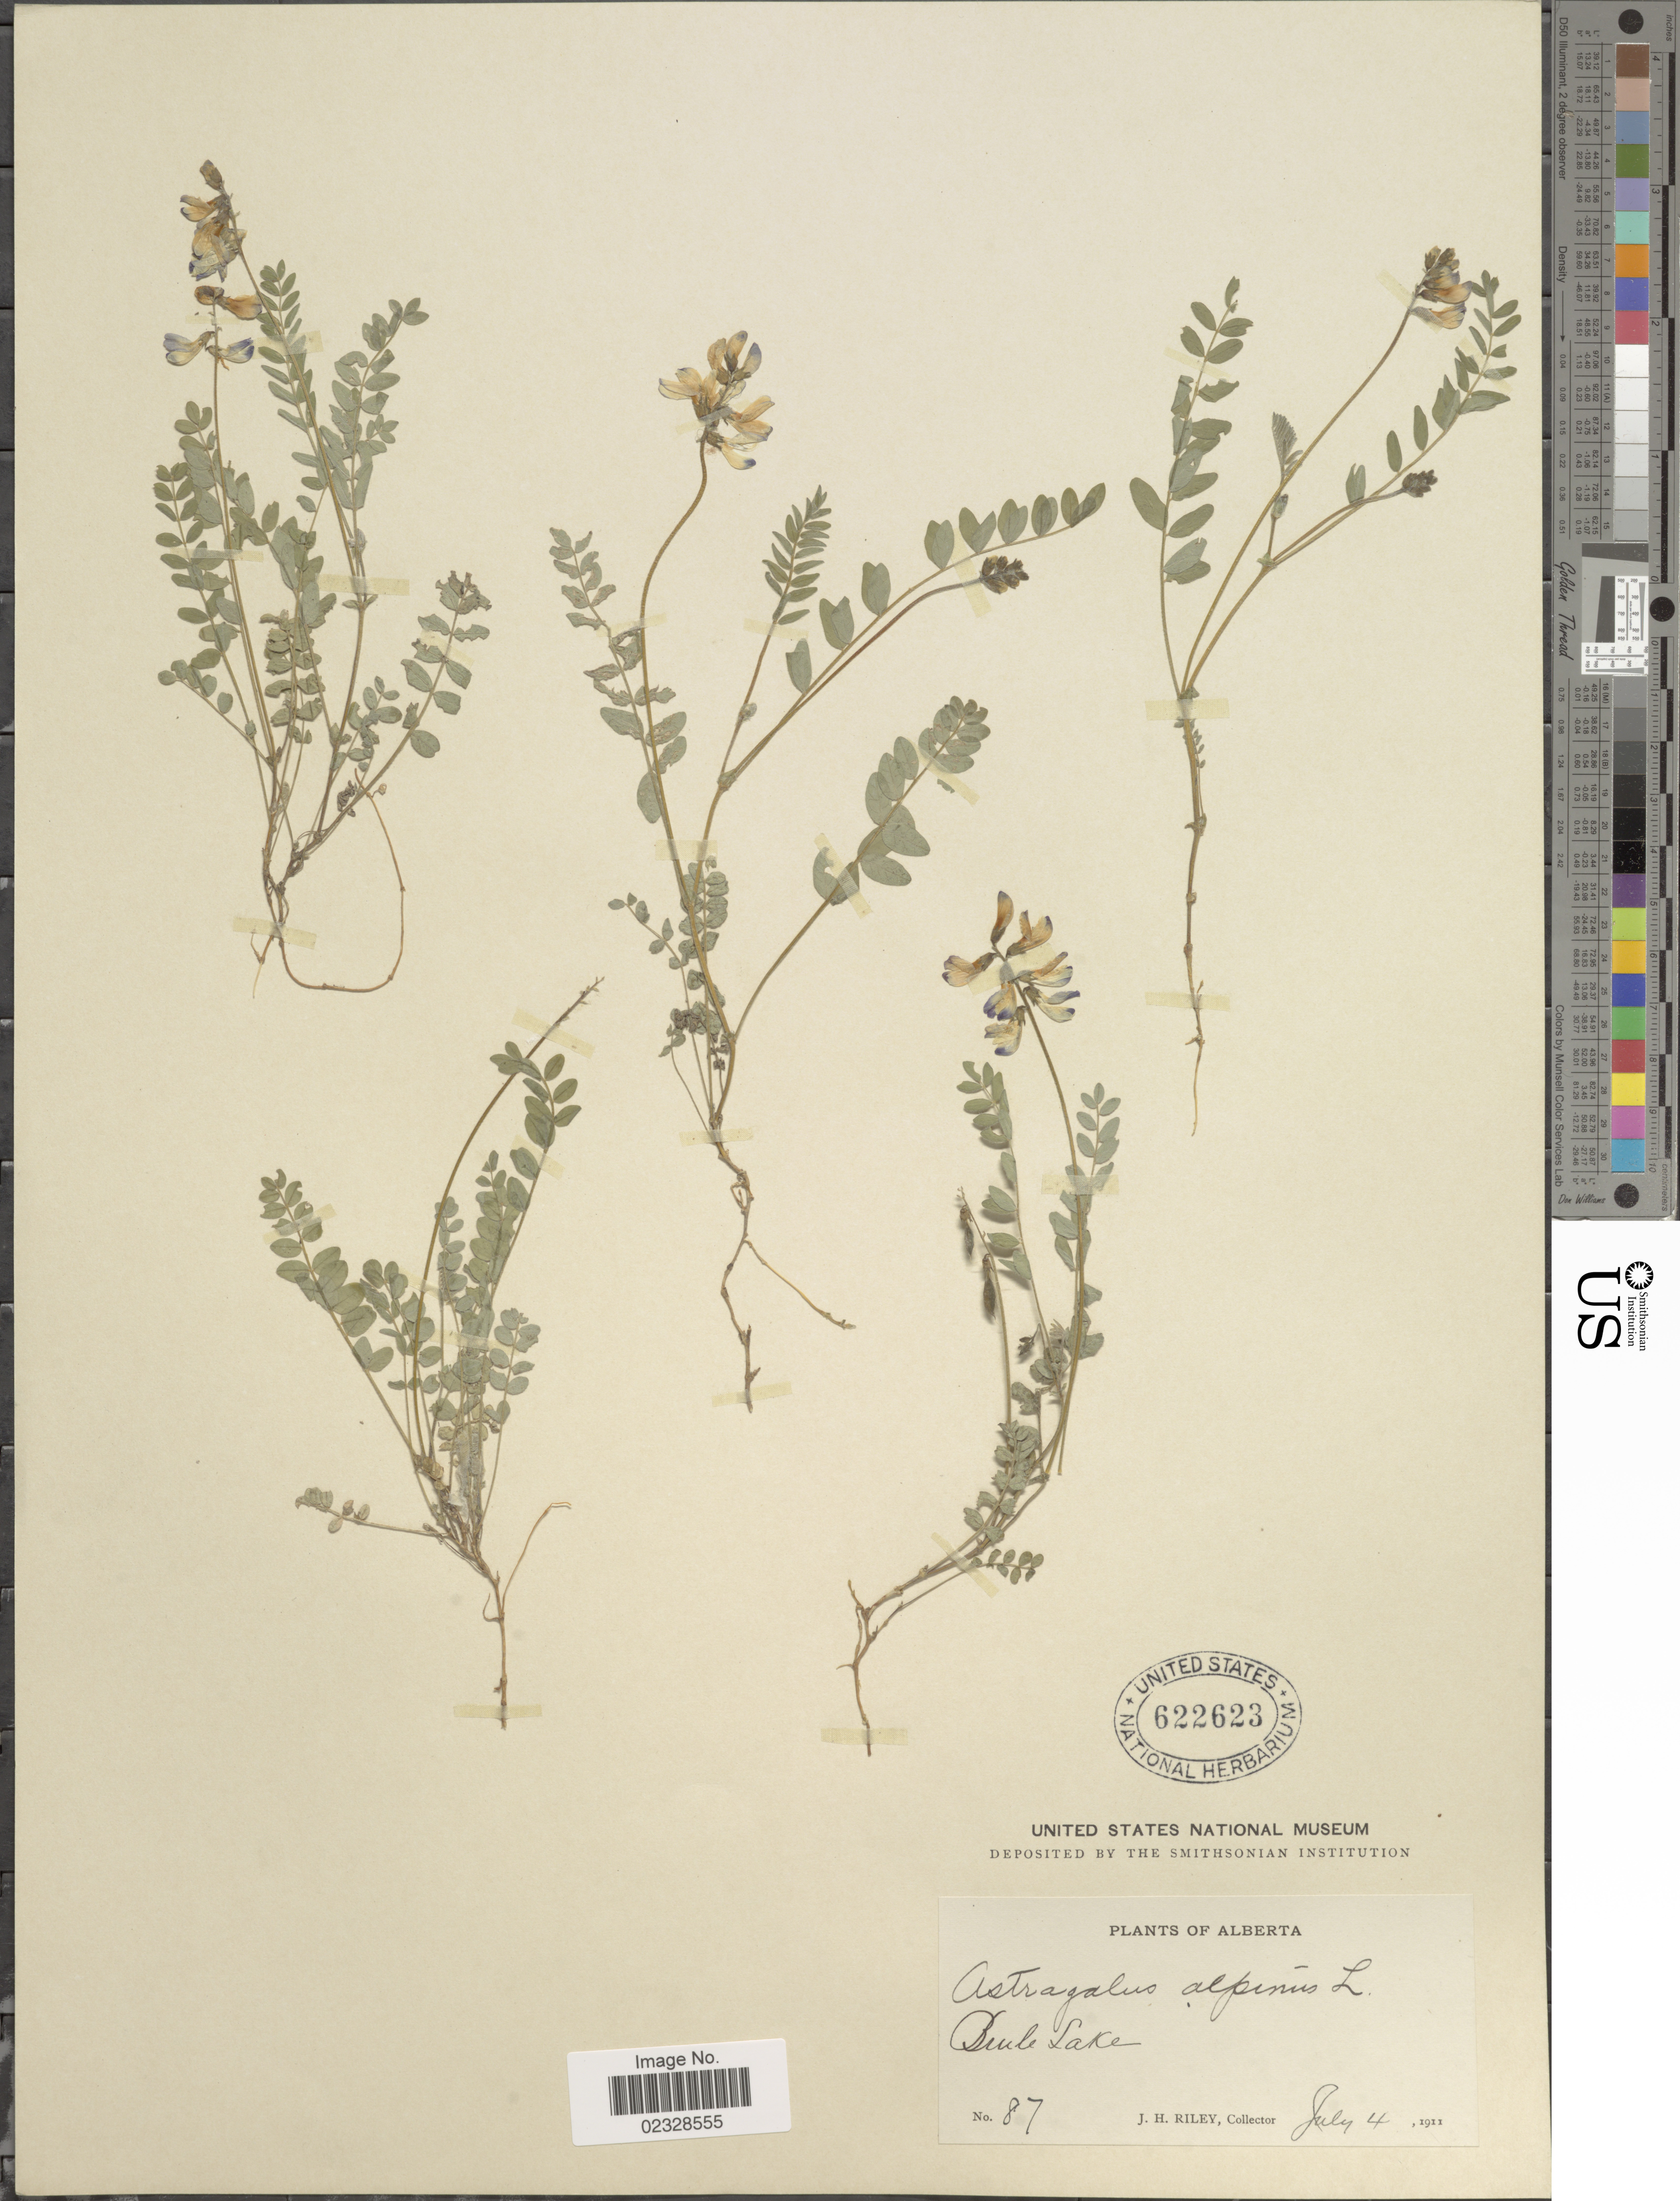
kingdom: Plantae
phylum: Tracheophyta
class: Magnoliopsida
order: Fabales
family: Fabaceae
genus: Astragalus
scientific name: Astragalus alpinus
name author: L.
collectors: J. H. Riley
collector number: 87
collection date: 1911-07-04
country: Canada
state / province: Alberta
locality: Brule Lake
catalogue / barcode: US 622623